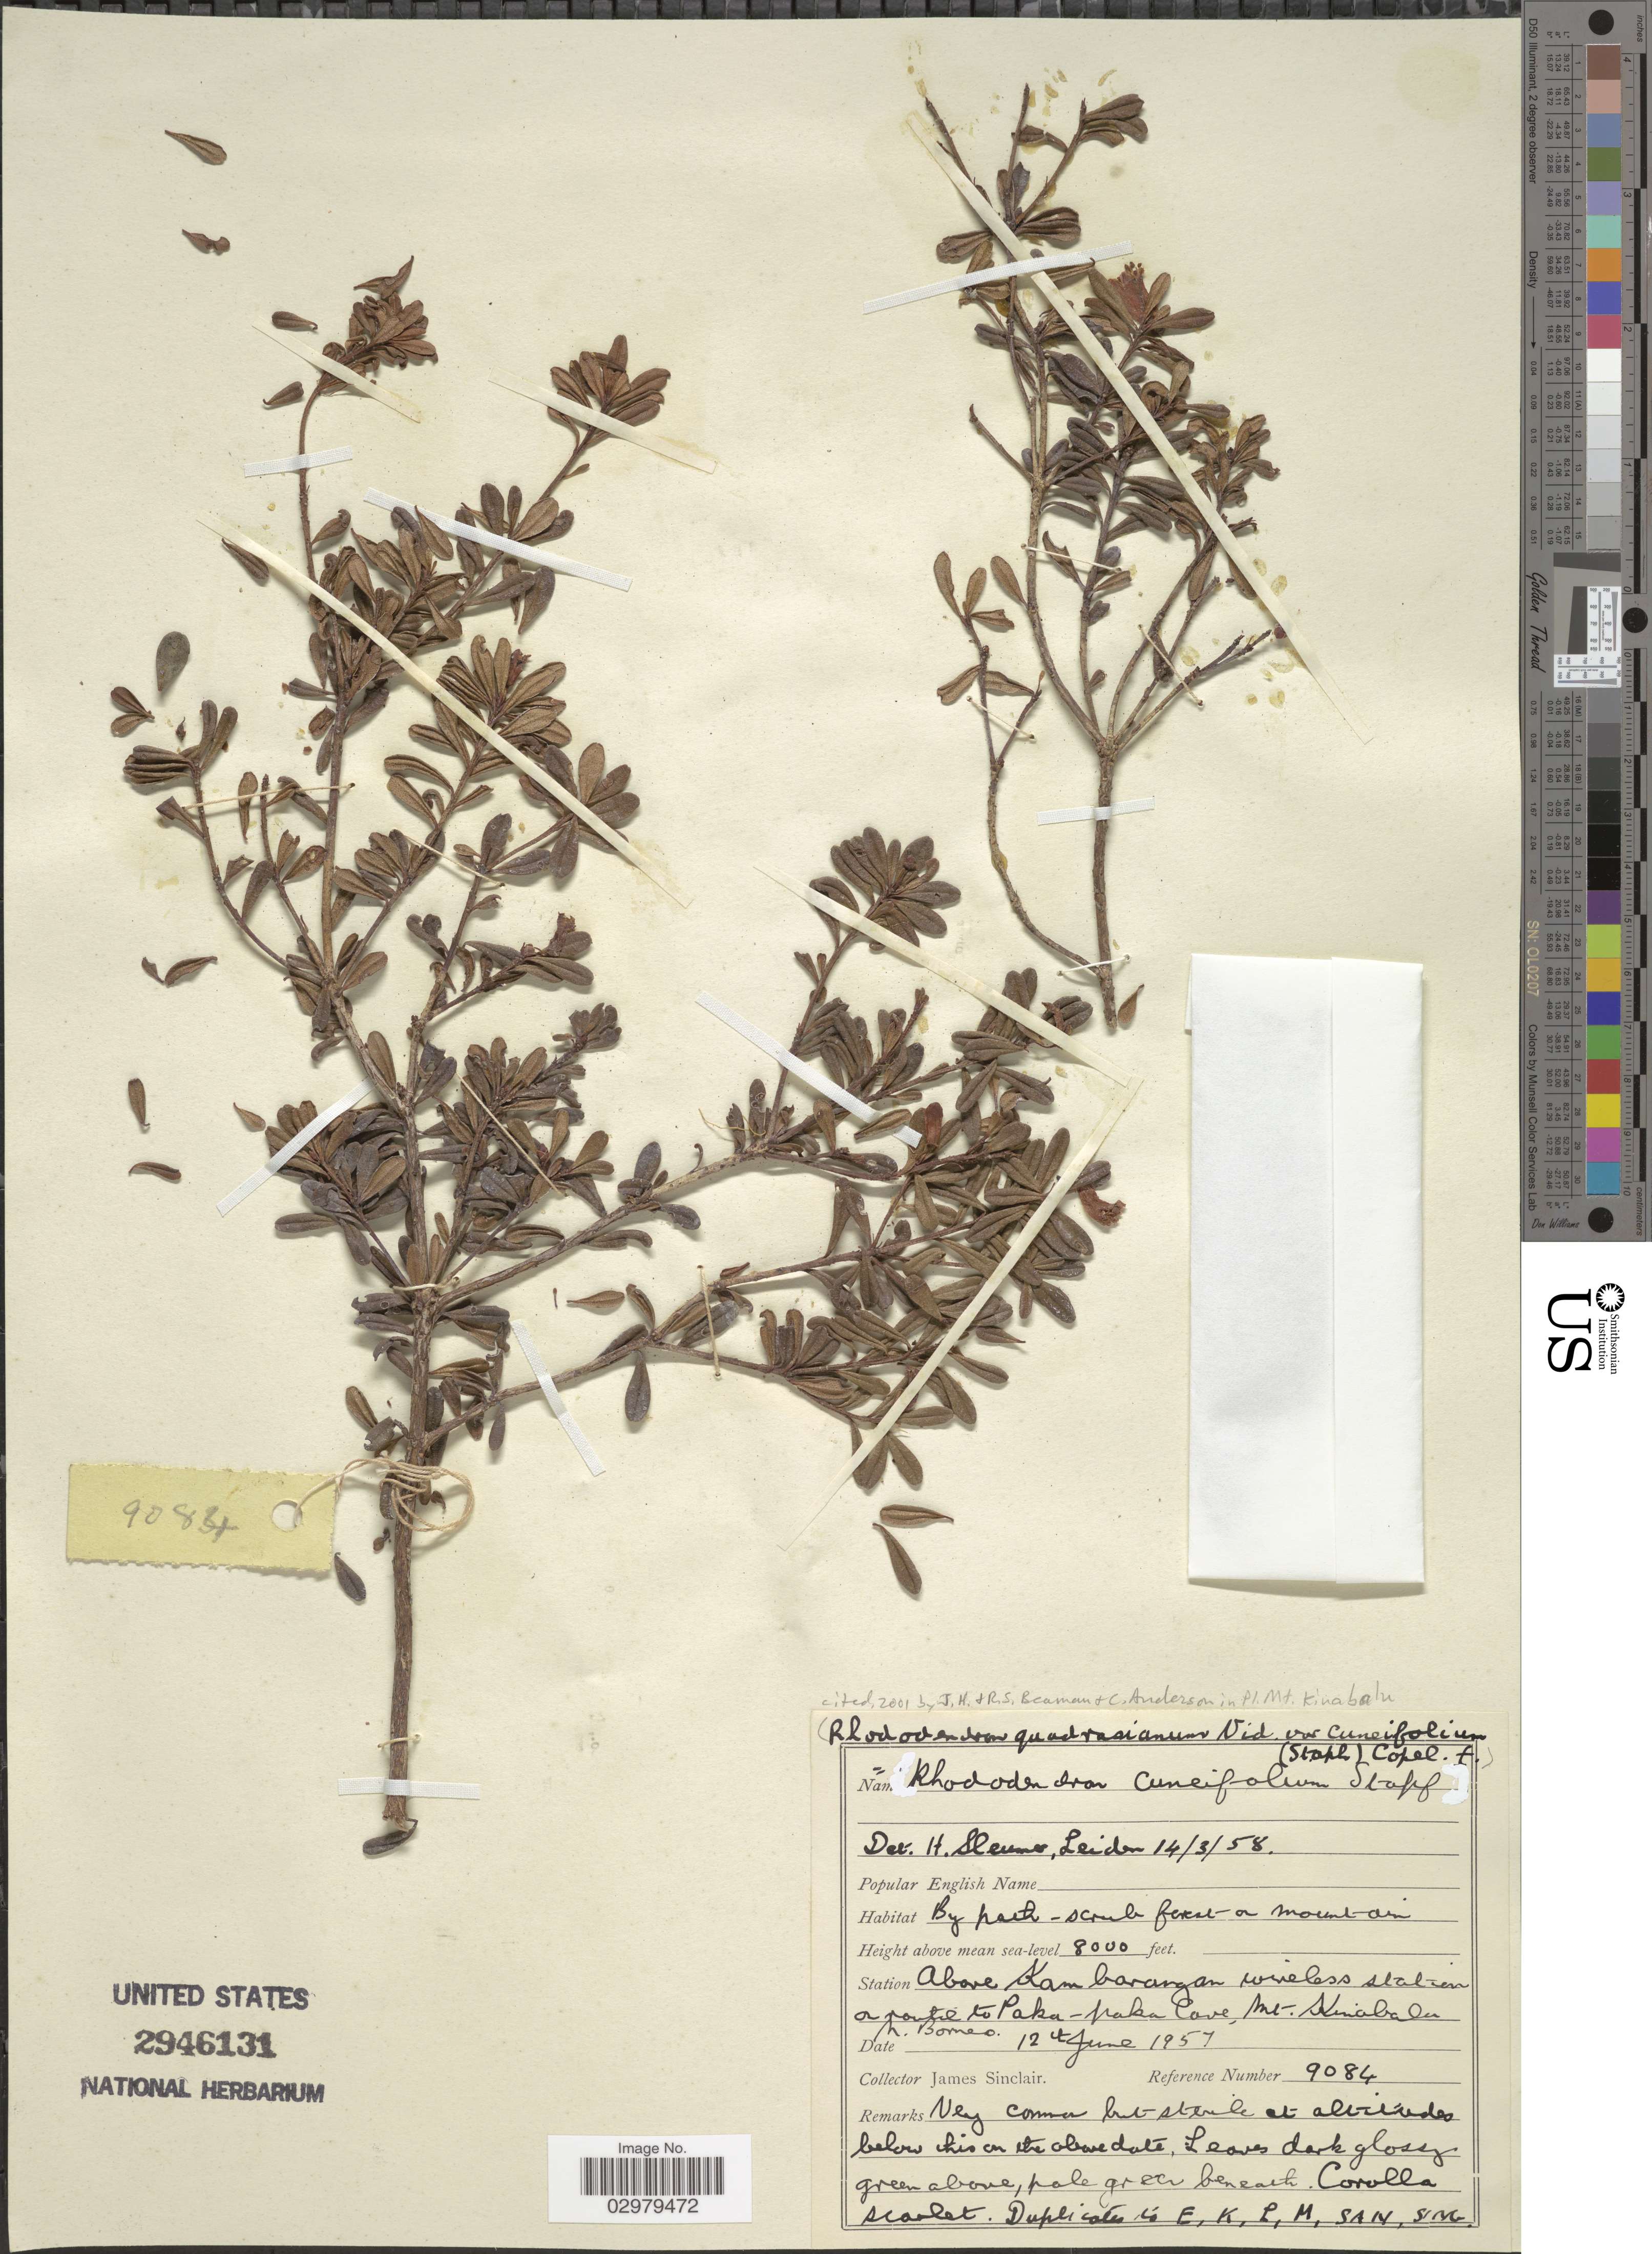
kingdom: Plantae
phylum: Tracheophyta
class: Magnoliopsida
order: Ericales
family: Ericaceae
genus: Rhododendron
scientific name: Rhododendron cuneifolium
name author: Stapf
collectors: J. Sinclair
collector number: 9084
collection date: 1957-06-12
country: Malaysia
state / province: Sabah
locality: Above Kambarangan wireless station, on route to Paka-Paka Cave, Mt. Kimabalu, N. Borneo.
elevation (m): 2438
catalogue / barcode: US 2946131